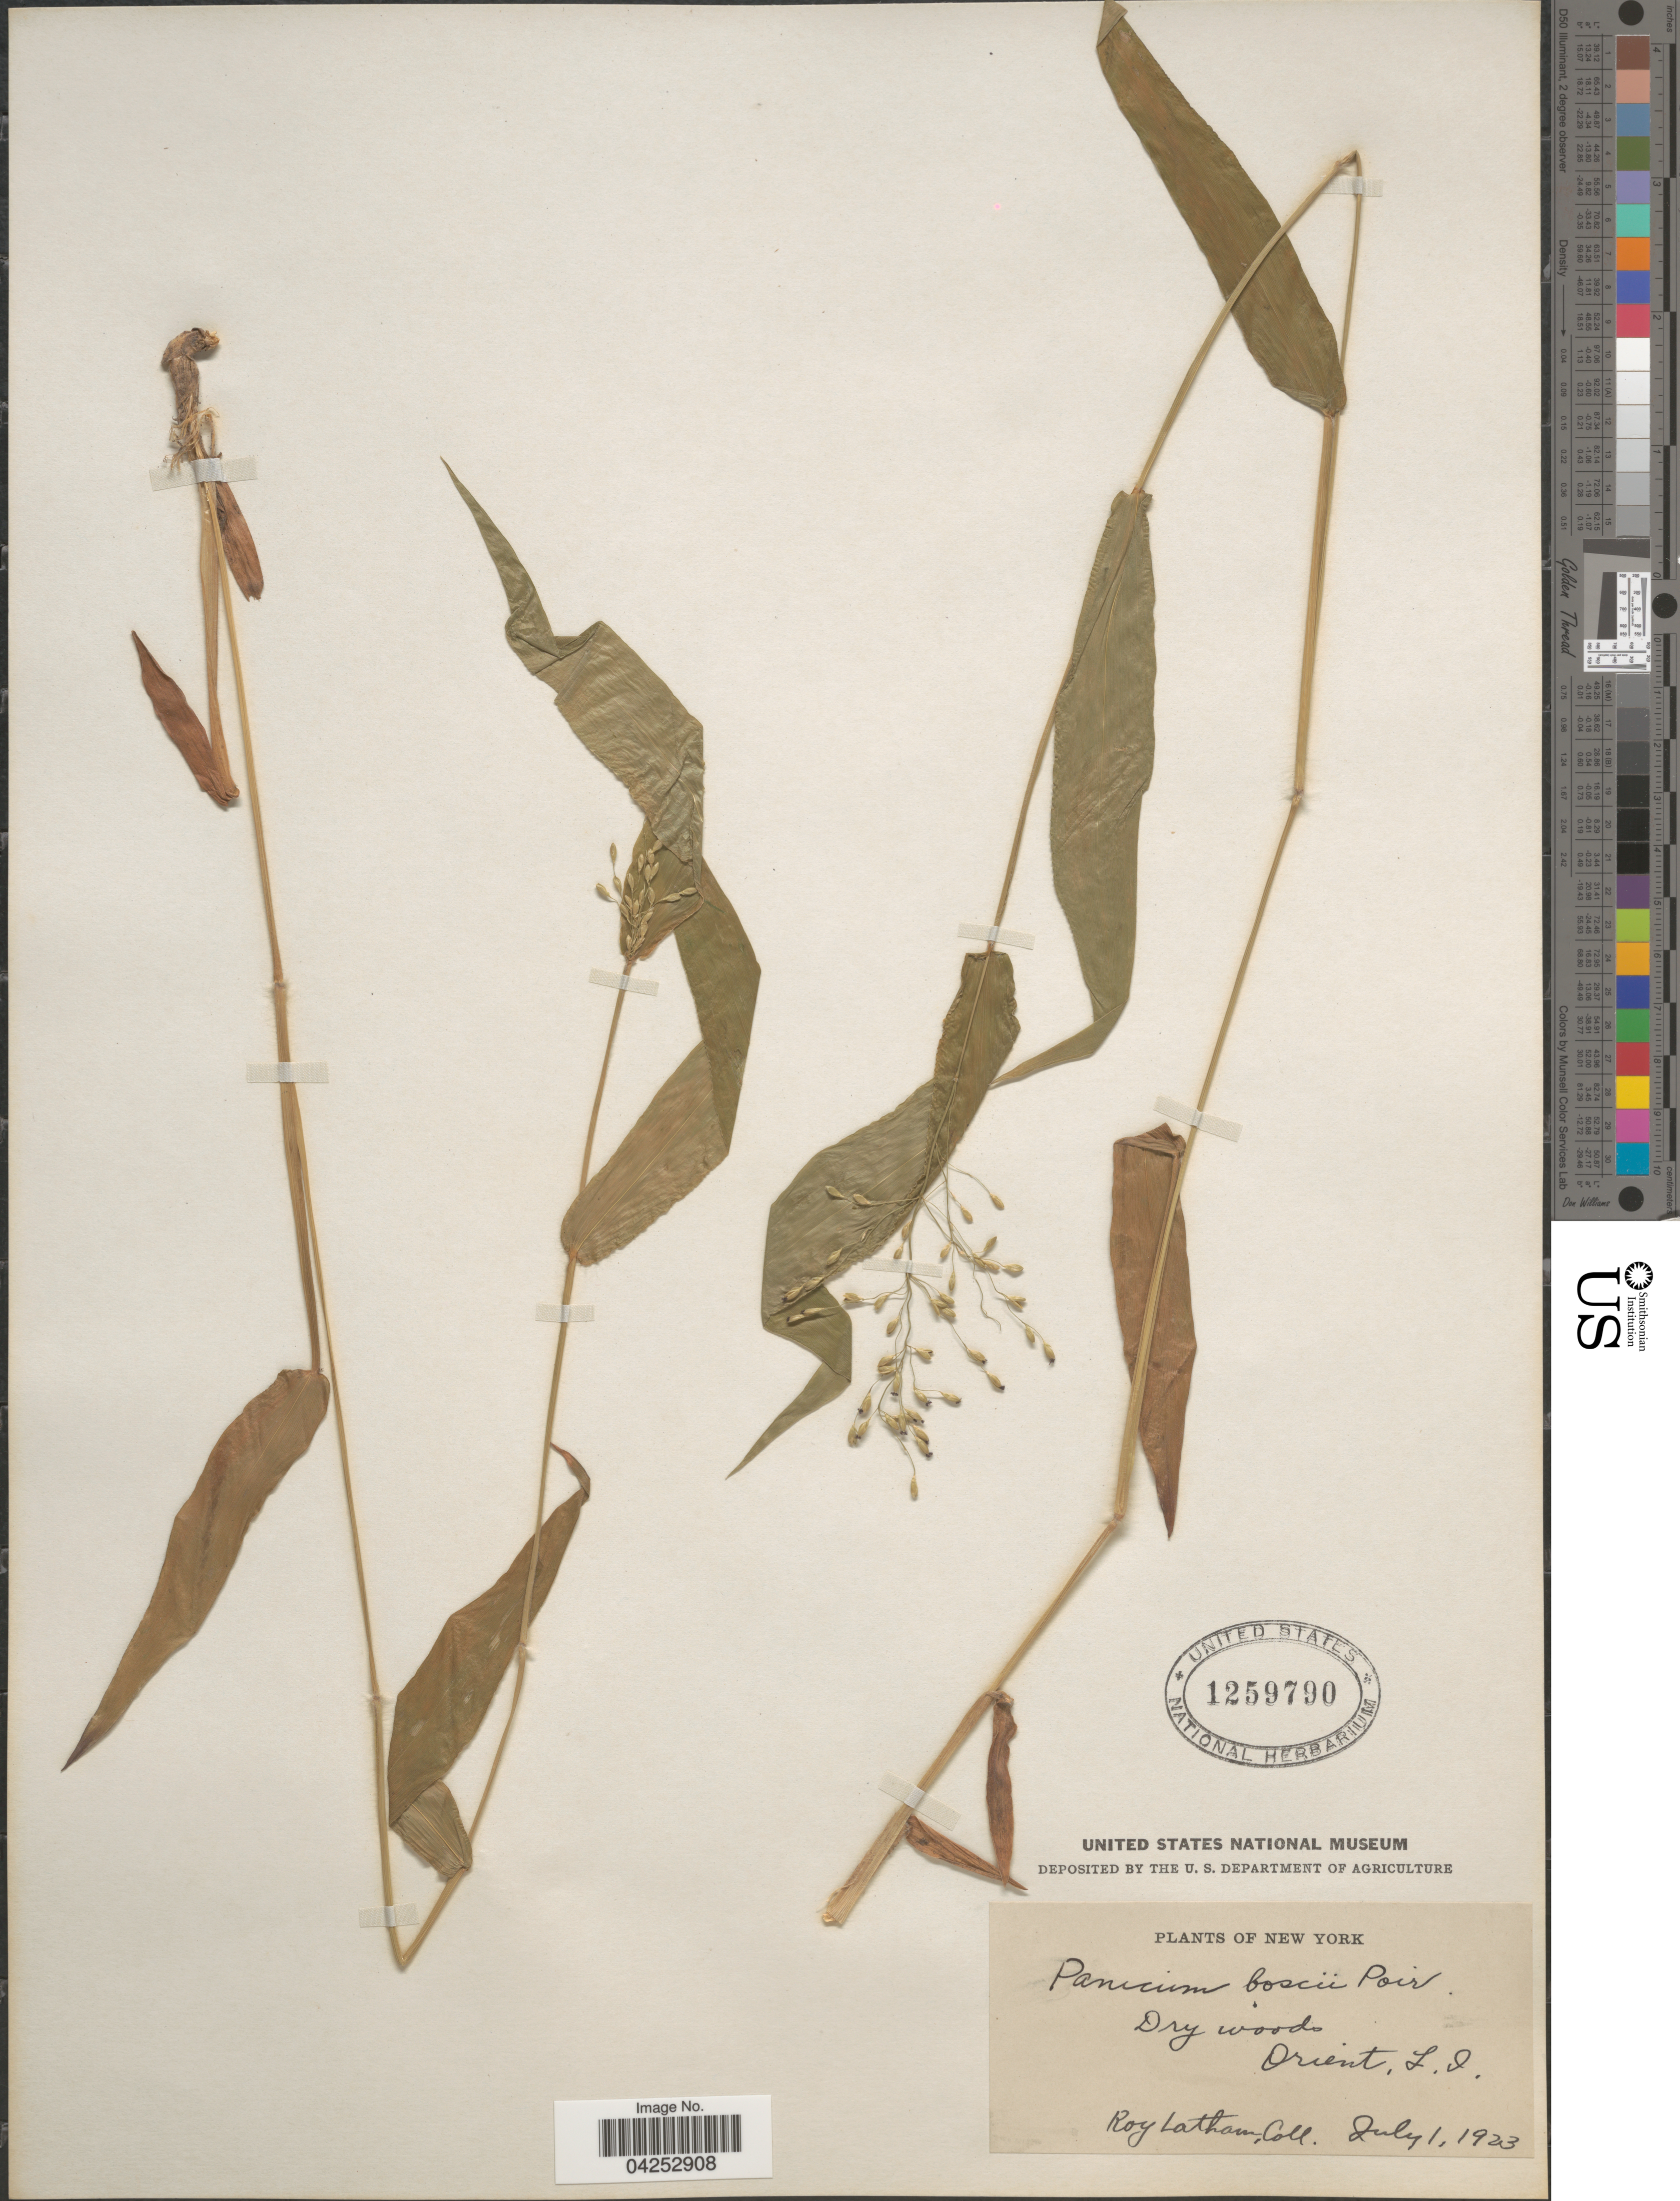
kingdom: Plantae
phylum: Tracheophyta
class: Liliopsida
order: Poales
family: Poaceae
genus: Dichanthelium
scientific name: Dichanthelium boscii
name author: (Poir.) Gould & C.A. Clark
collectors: R. Latham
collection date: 1923-07-01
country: United States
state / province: New York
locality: Dry woods. Orient, L.I.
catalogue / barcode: US 1259790